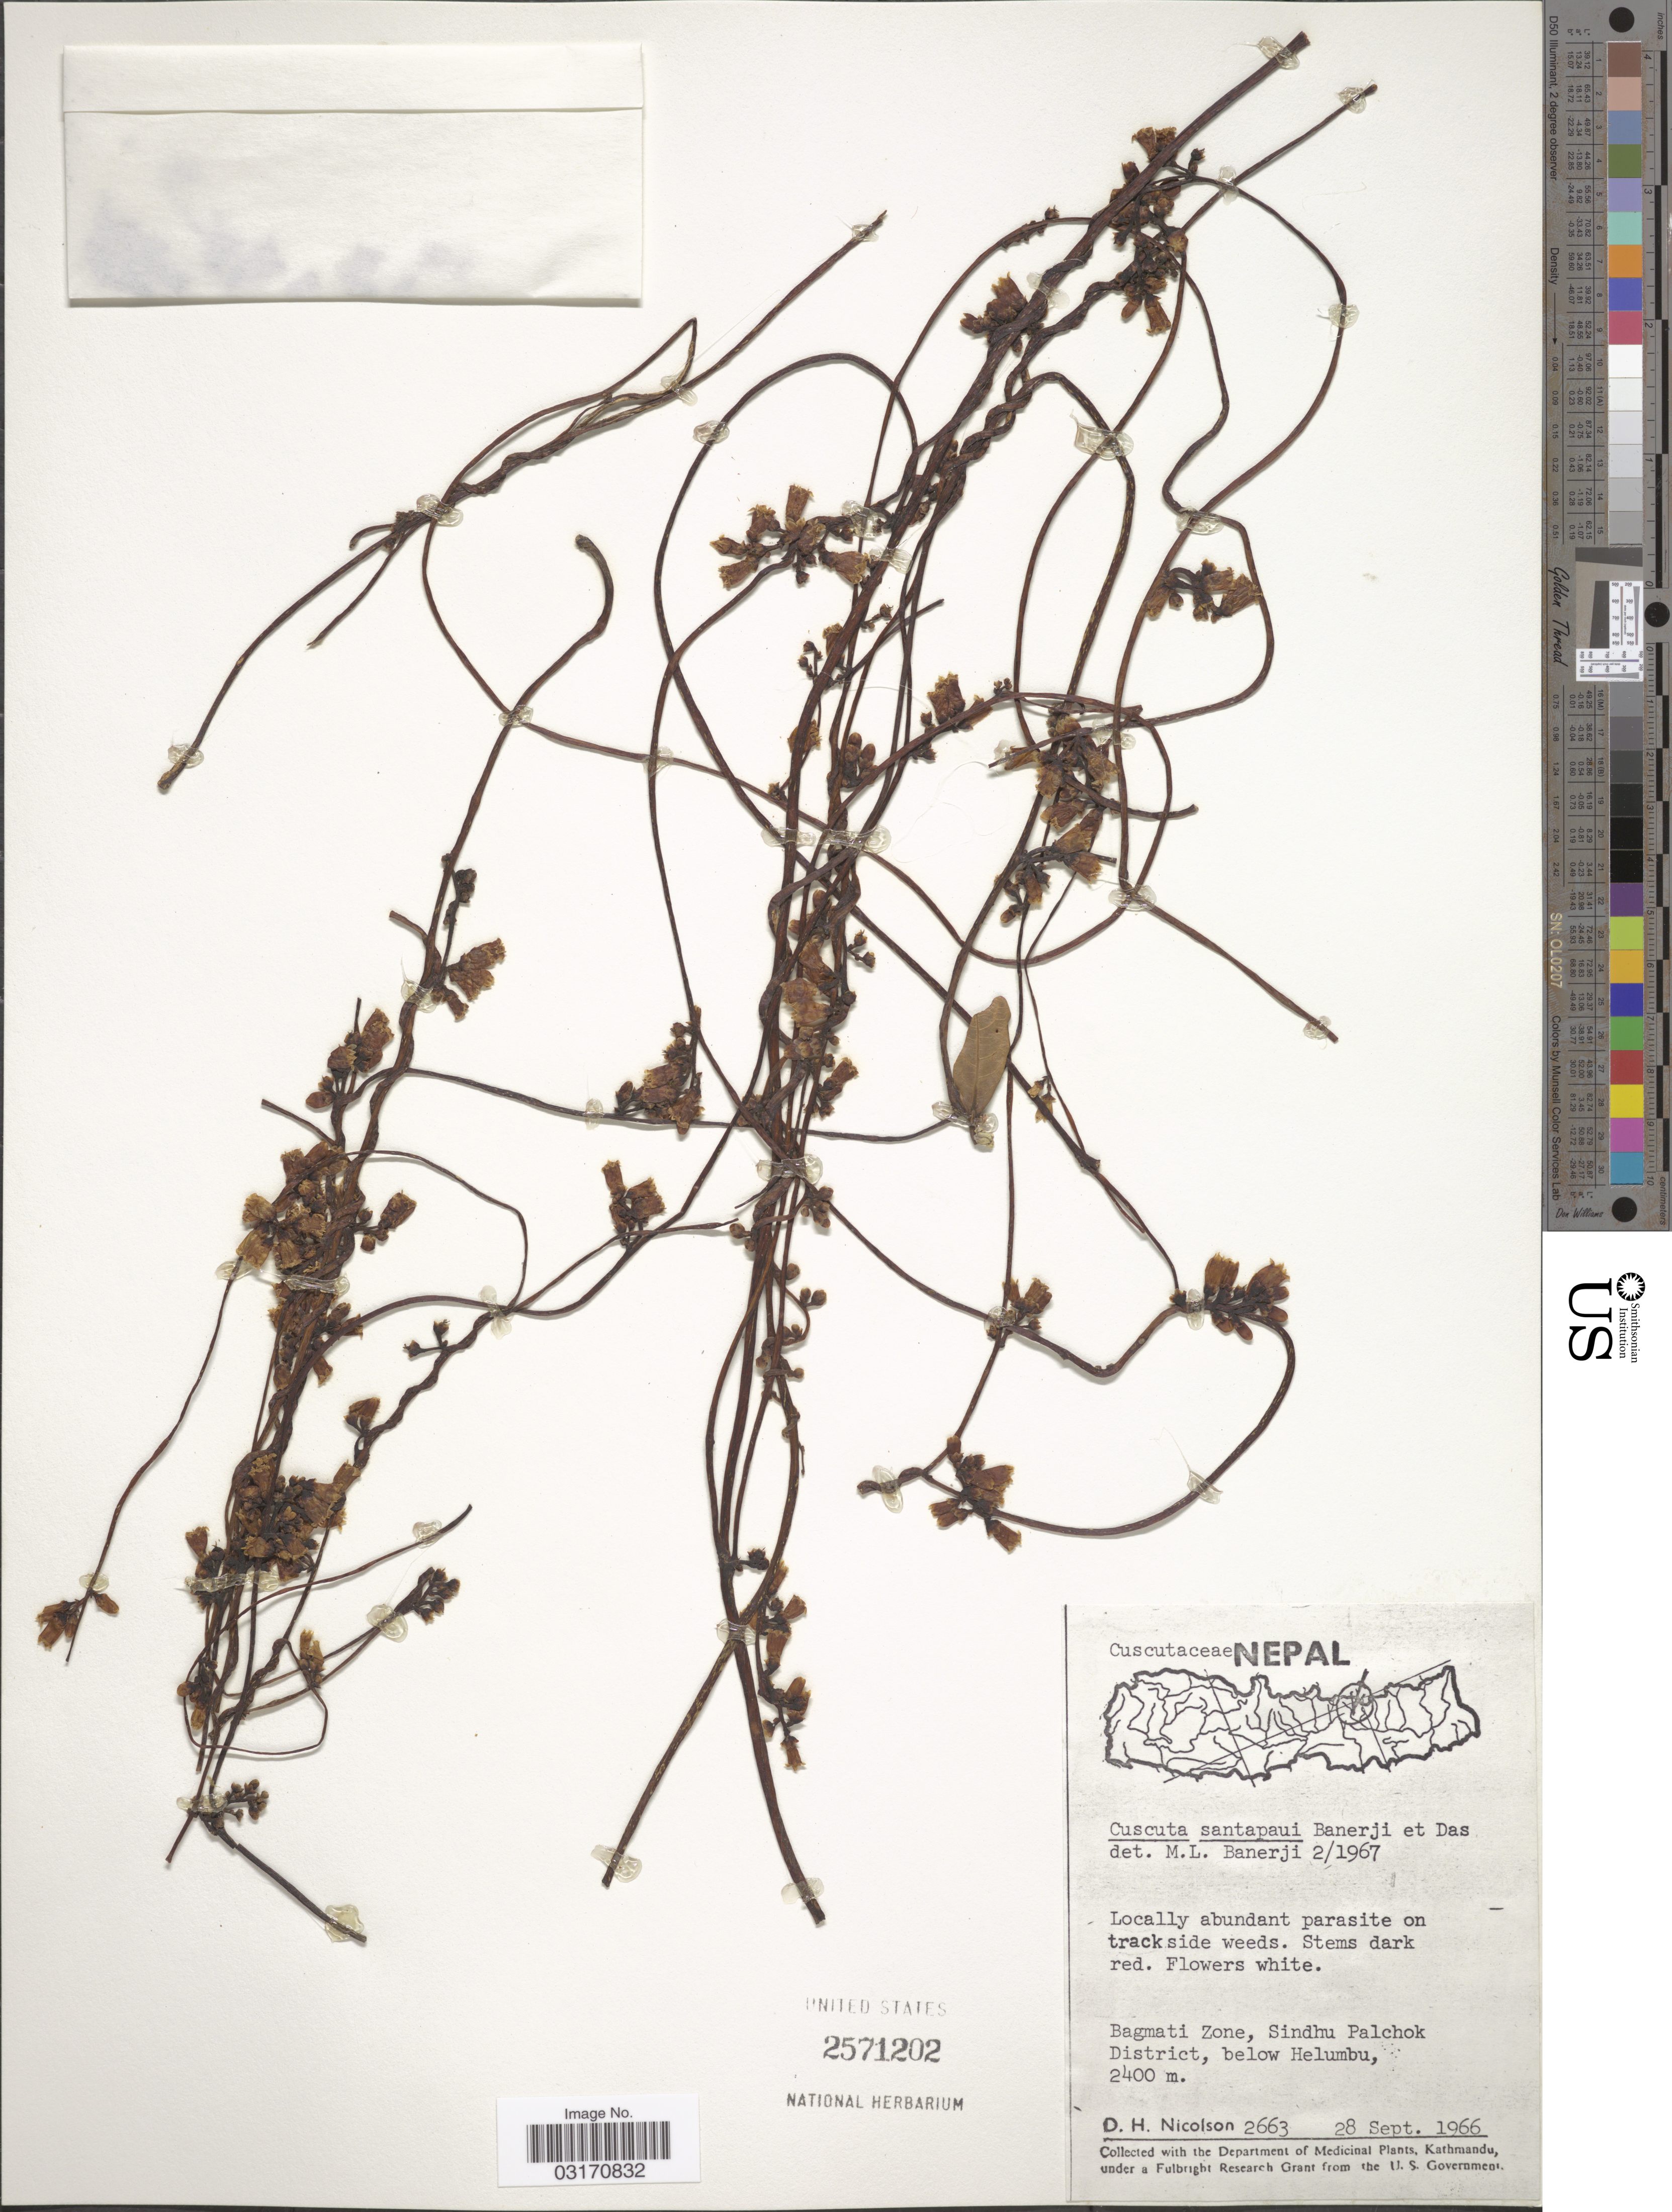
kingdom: Plantae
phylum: Tracheophyta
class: Magnoliopsida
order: Solanales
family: Convolvulaceae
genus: Cuscuta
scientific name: Cuscuta santapaui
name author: Banerji & S. Das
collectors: D. H. Nicolson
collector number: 2663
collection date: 1966-09-28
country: Nepal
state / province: Bagmati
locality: Bagmati Zone, Sindhu Palchok District, below Helumbu.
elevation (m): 2400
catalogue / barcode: US 2571202